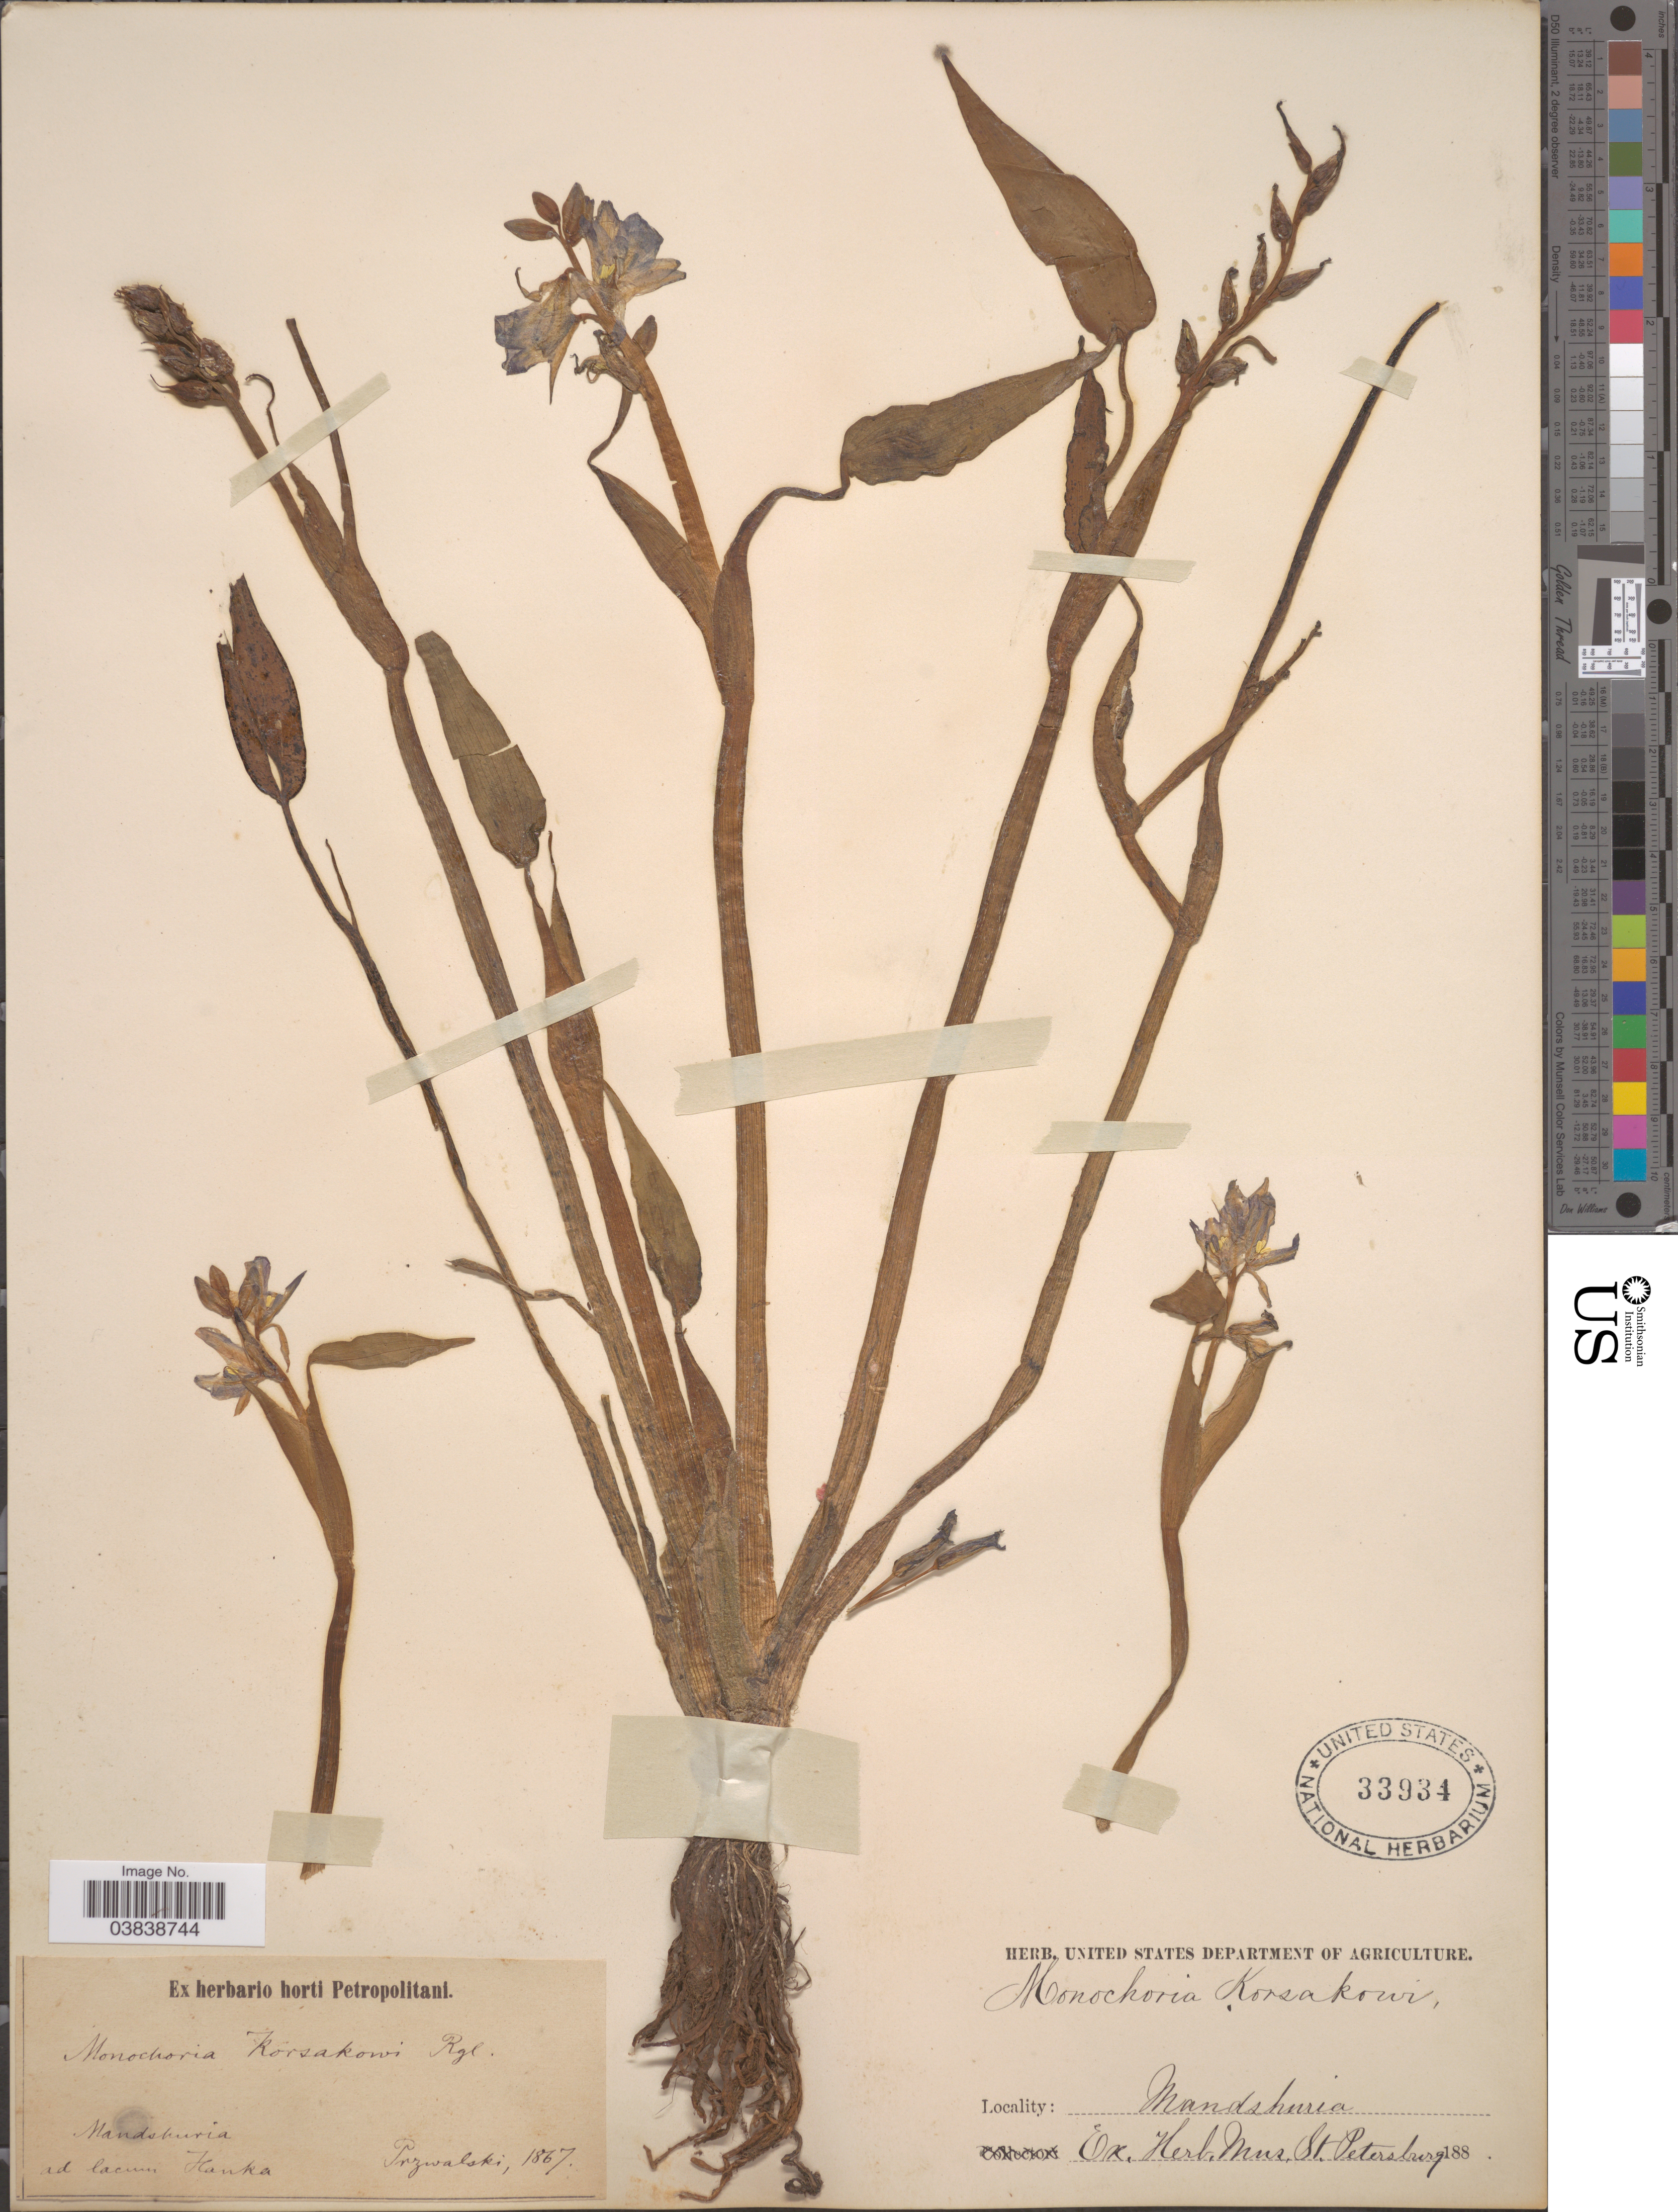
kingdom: Plantae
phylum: Tracheophyta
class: Liliopsida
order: Commelinales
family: Pontederiaceae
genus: Monochoria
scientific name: Monochoria korsakowii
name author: Regel & Maack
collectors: Przwalski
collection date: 1867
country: China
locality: Mandshuria ad lacum Hanka.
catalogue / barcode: US 33934